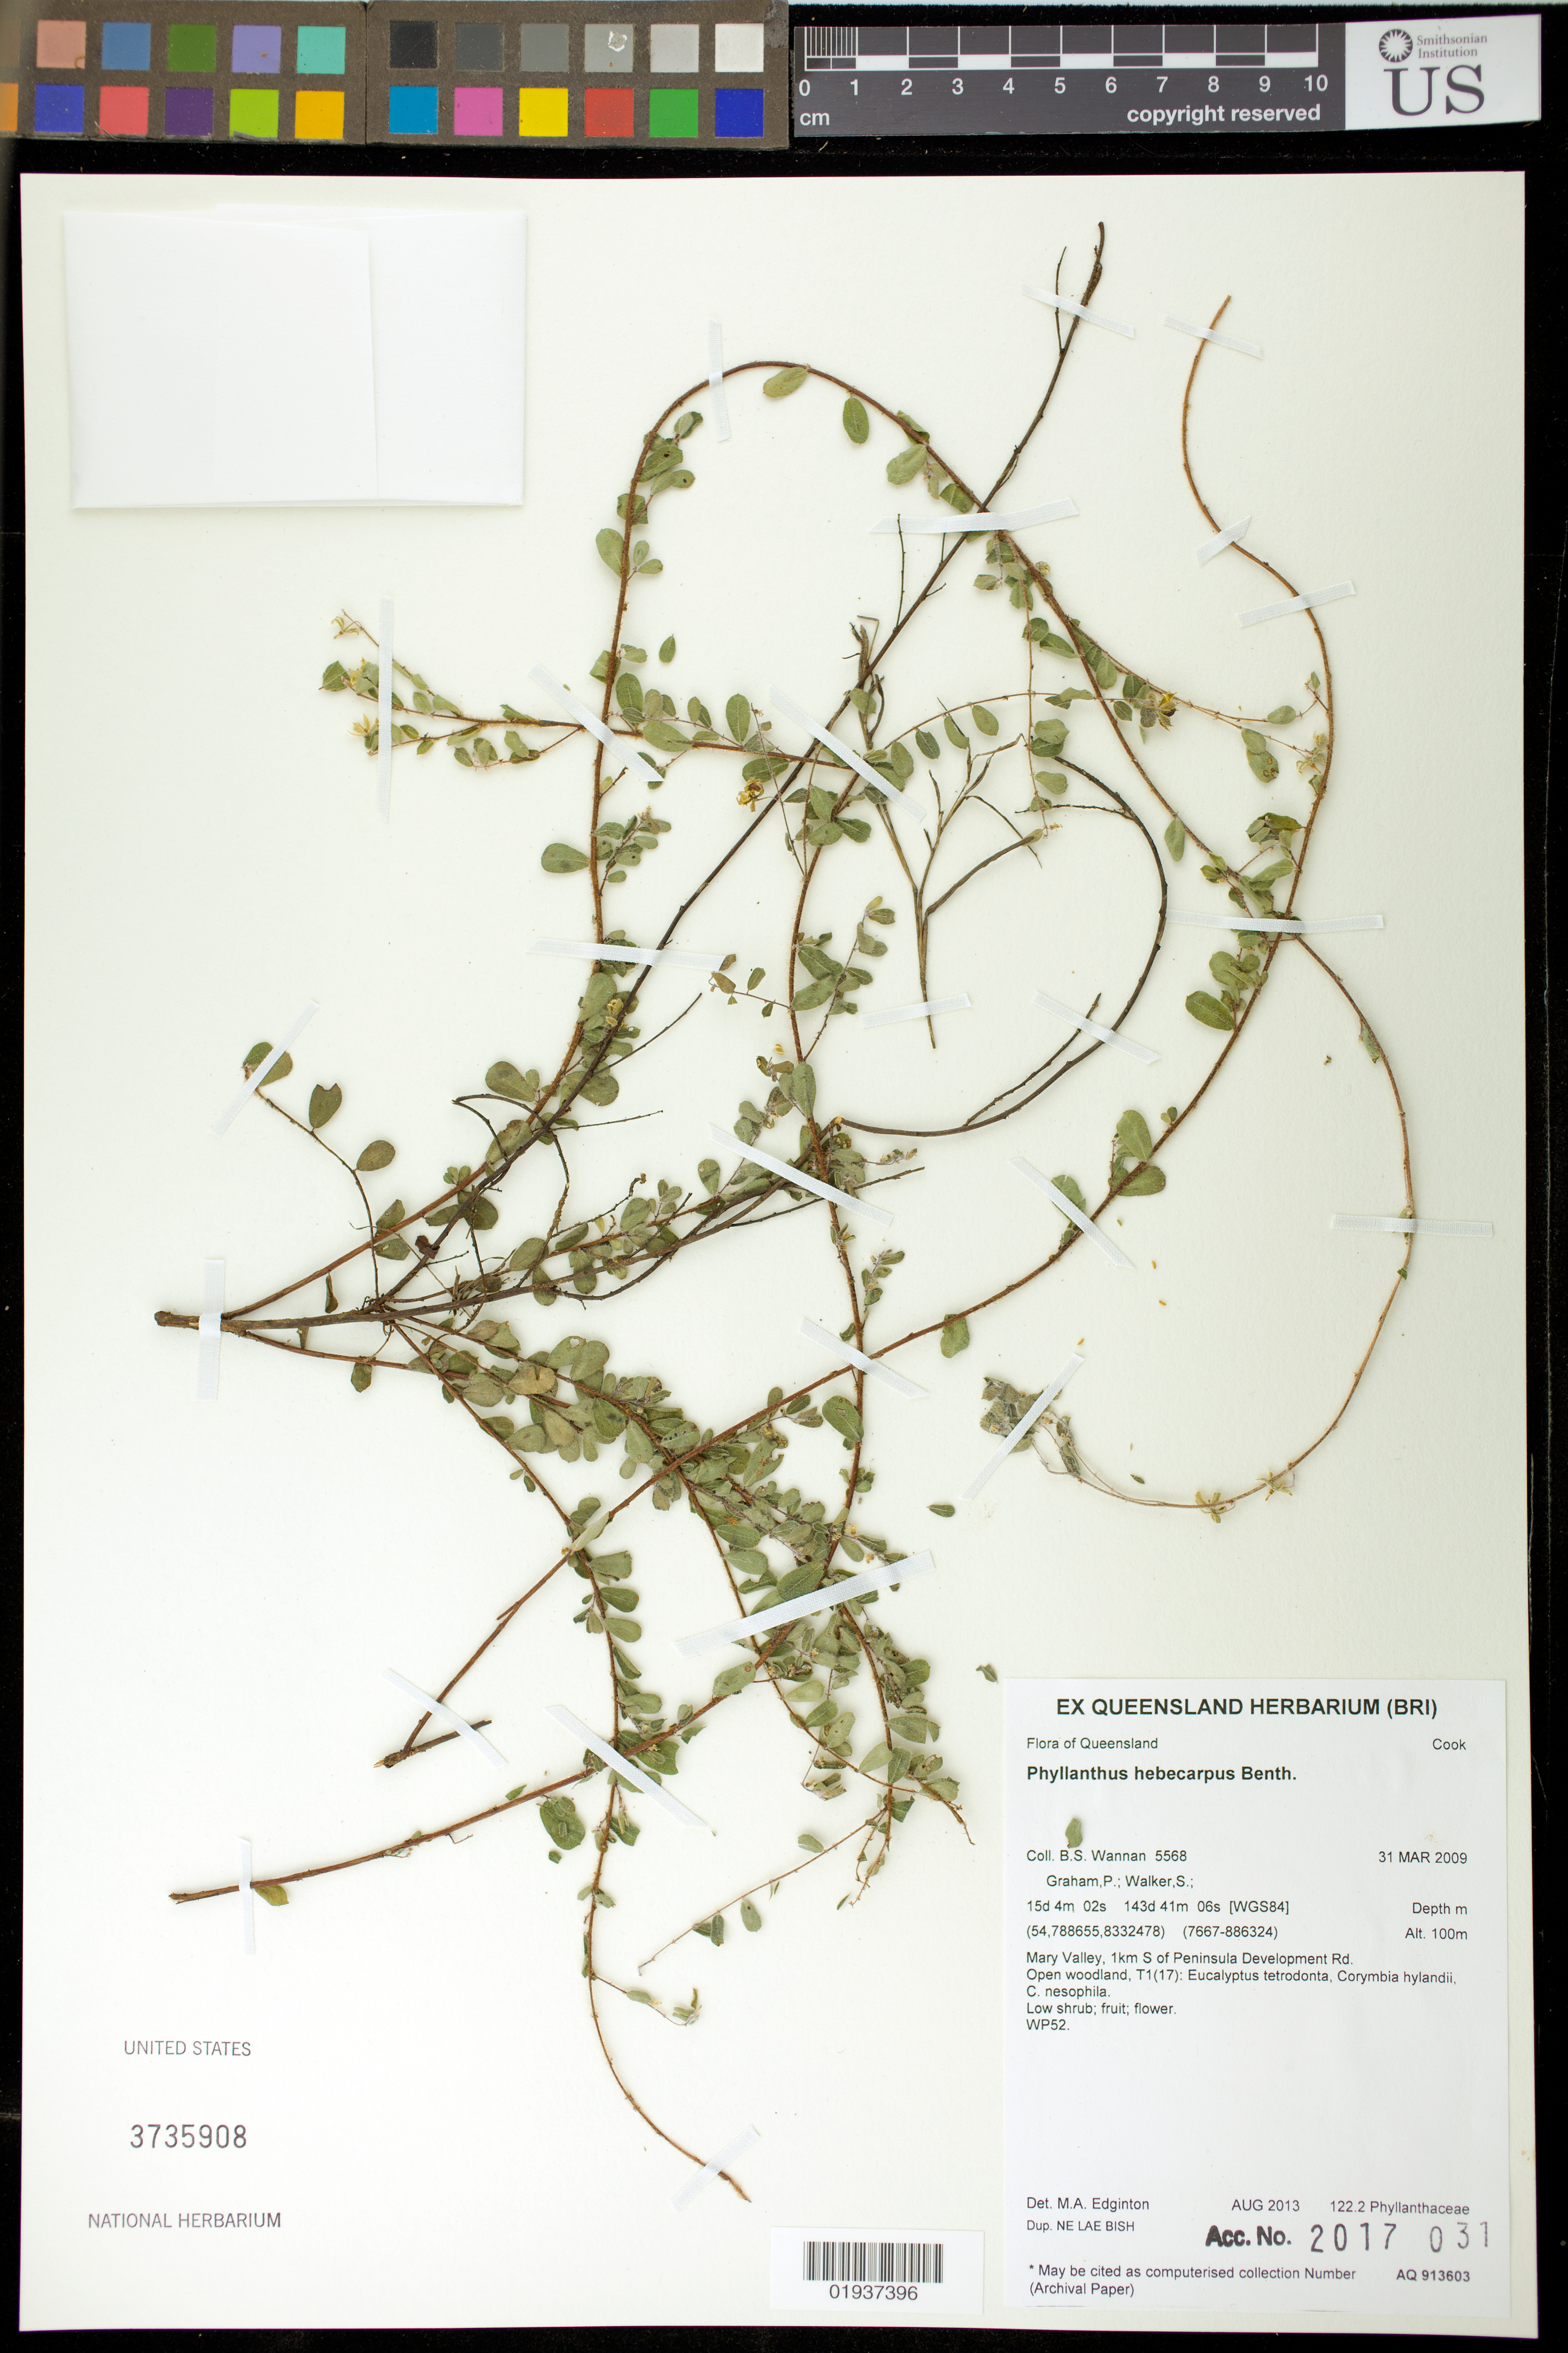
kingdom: Plantae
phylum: Tracheophyta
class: Magnoliopsida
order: Malpighiales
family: Phyllanthaceae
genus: Phyllanthus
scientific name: Phyllanthus fuernrohrii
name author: F. Muell.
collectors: B. Wannan, P. Graham & S. Walker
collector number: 5568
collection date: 2009-03-31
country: Australia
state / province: Queensland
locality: Mary Valley, 1 km S of Peninsula Development Rd.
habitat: Open woodland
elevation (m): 100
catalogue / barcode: US 3735908